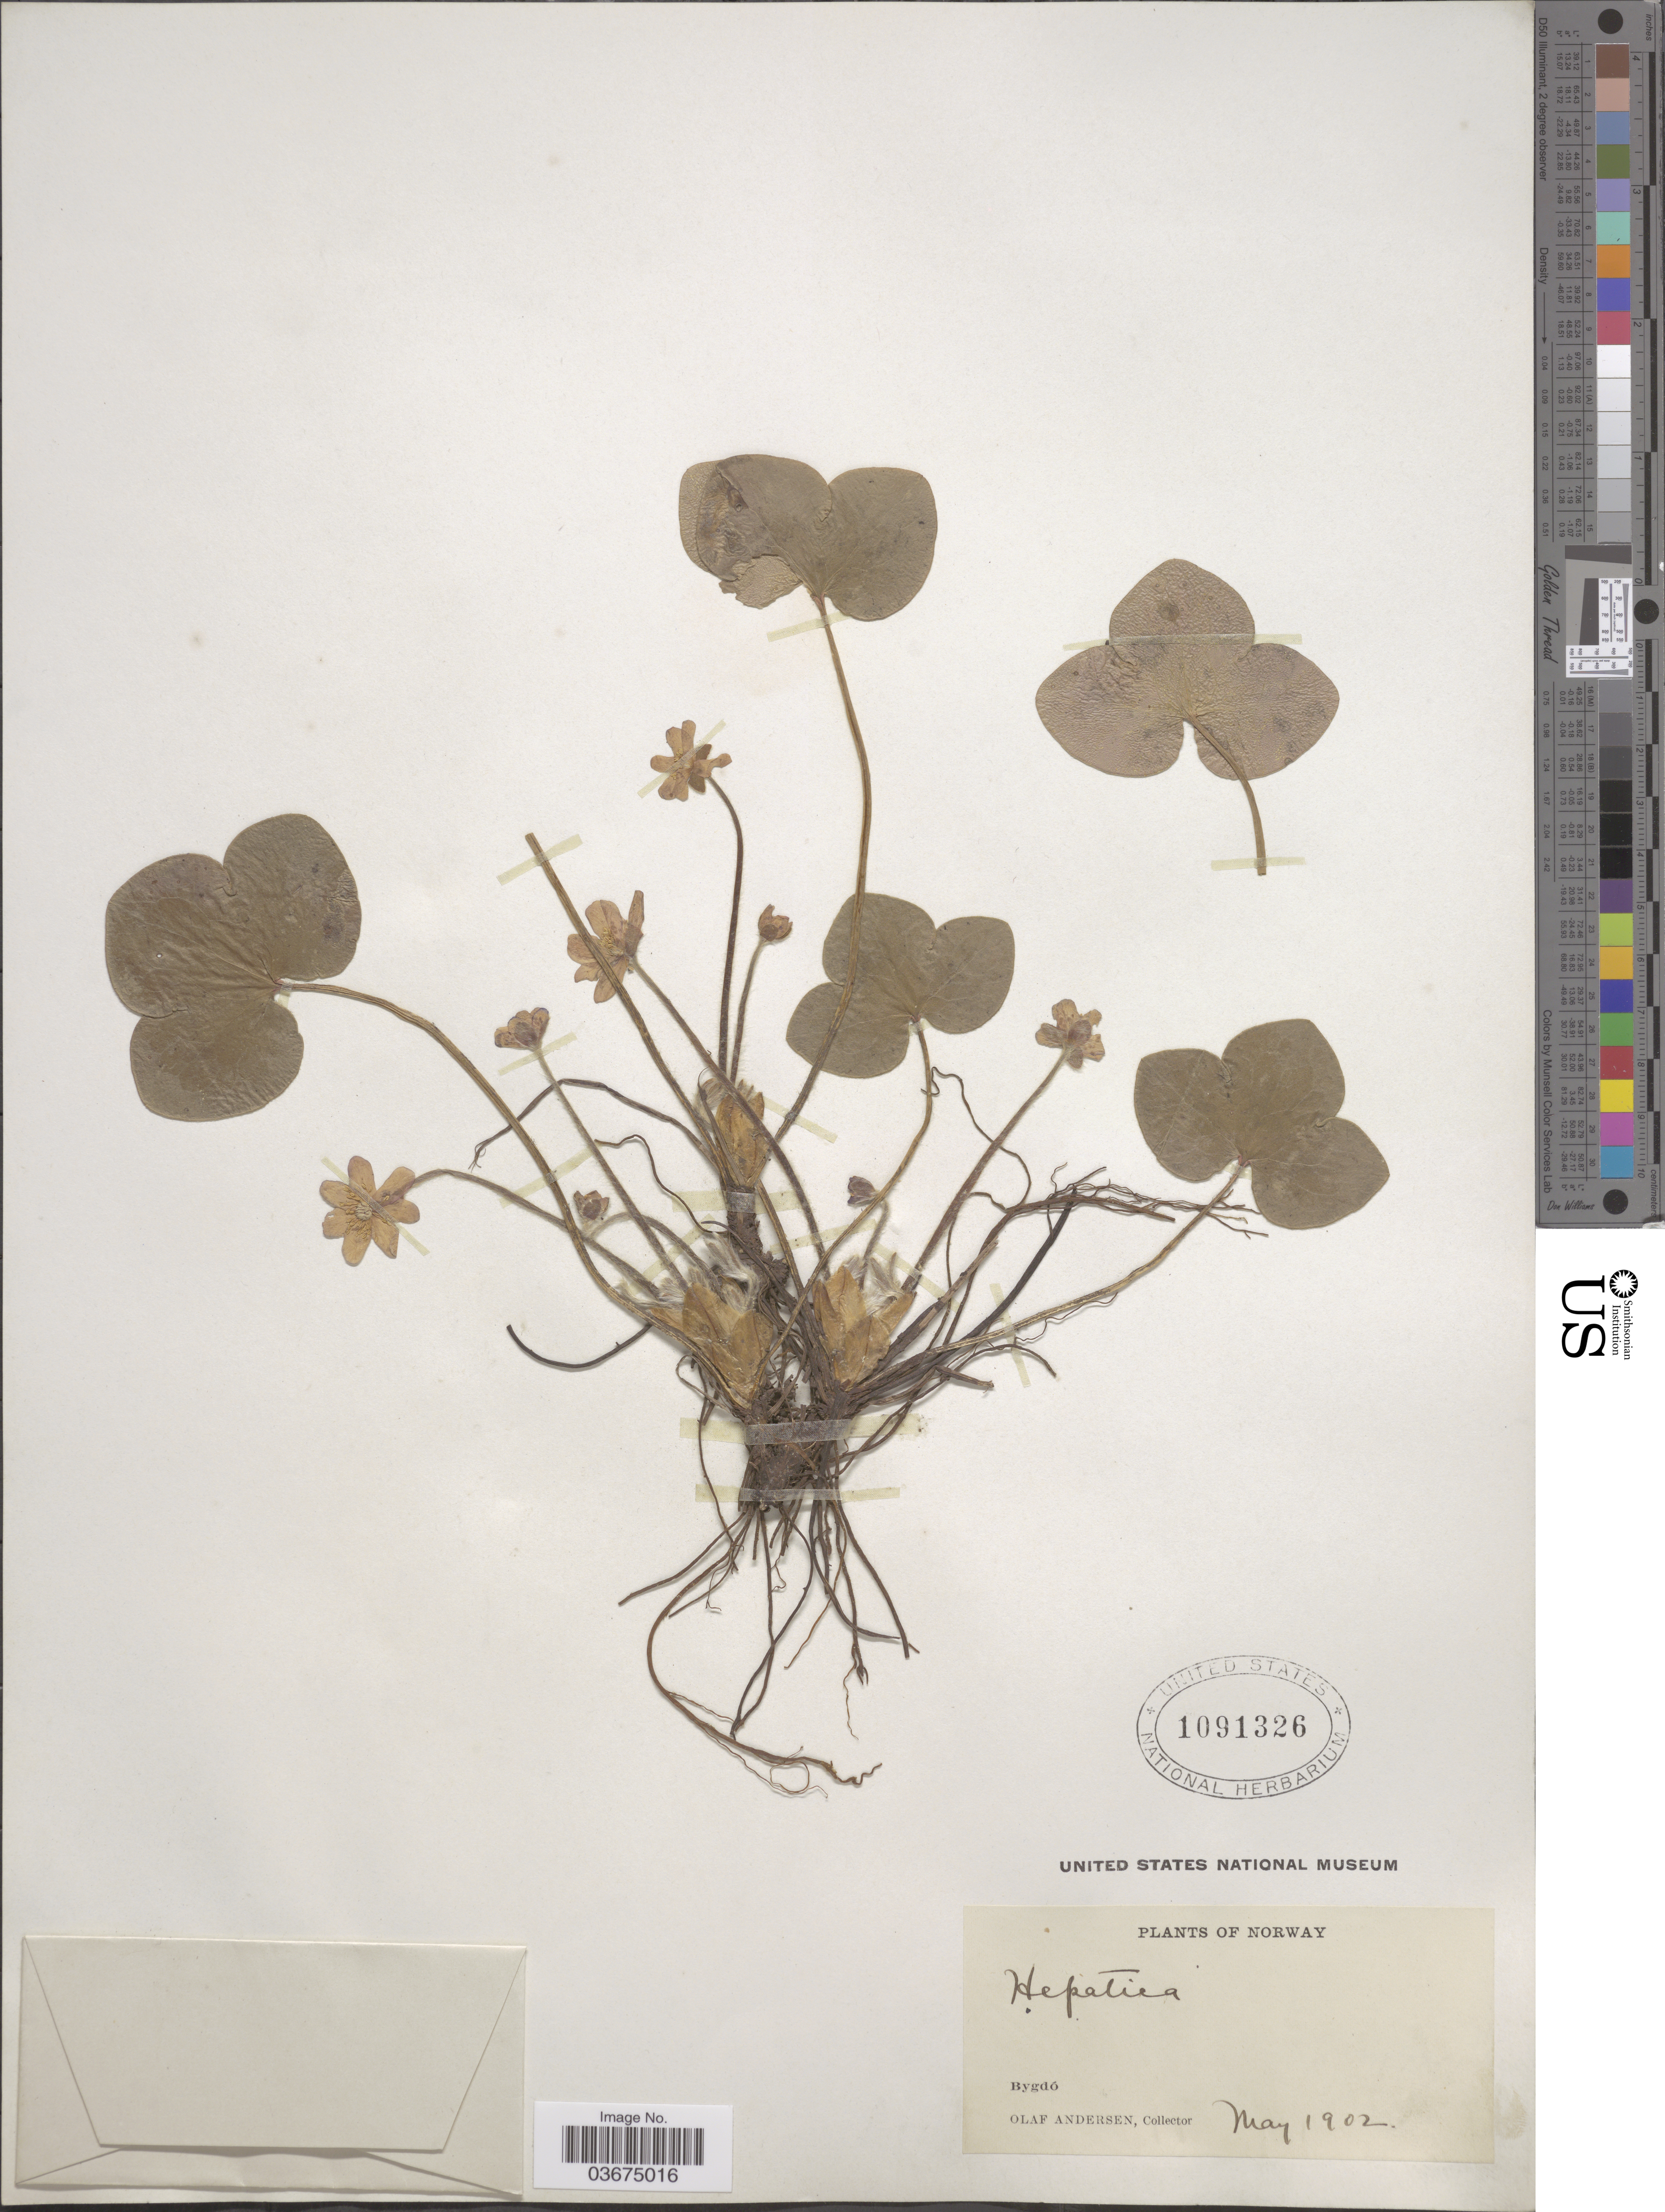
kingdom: Plantae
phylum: Tracheophyta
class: Magnoliopsida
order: Ranunculales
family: Ranunculaceae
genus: Hepatica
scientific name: Hepatica triloba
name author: Chaix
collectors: O. Andersen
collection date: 1902-05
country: Norway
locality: Bygdó.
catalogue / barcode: US 1091326